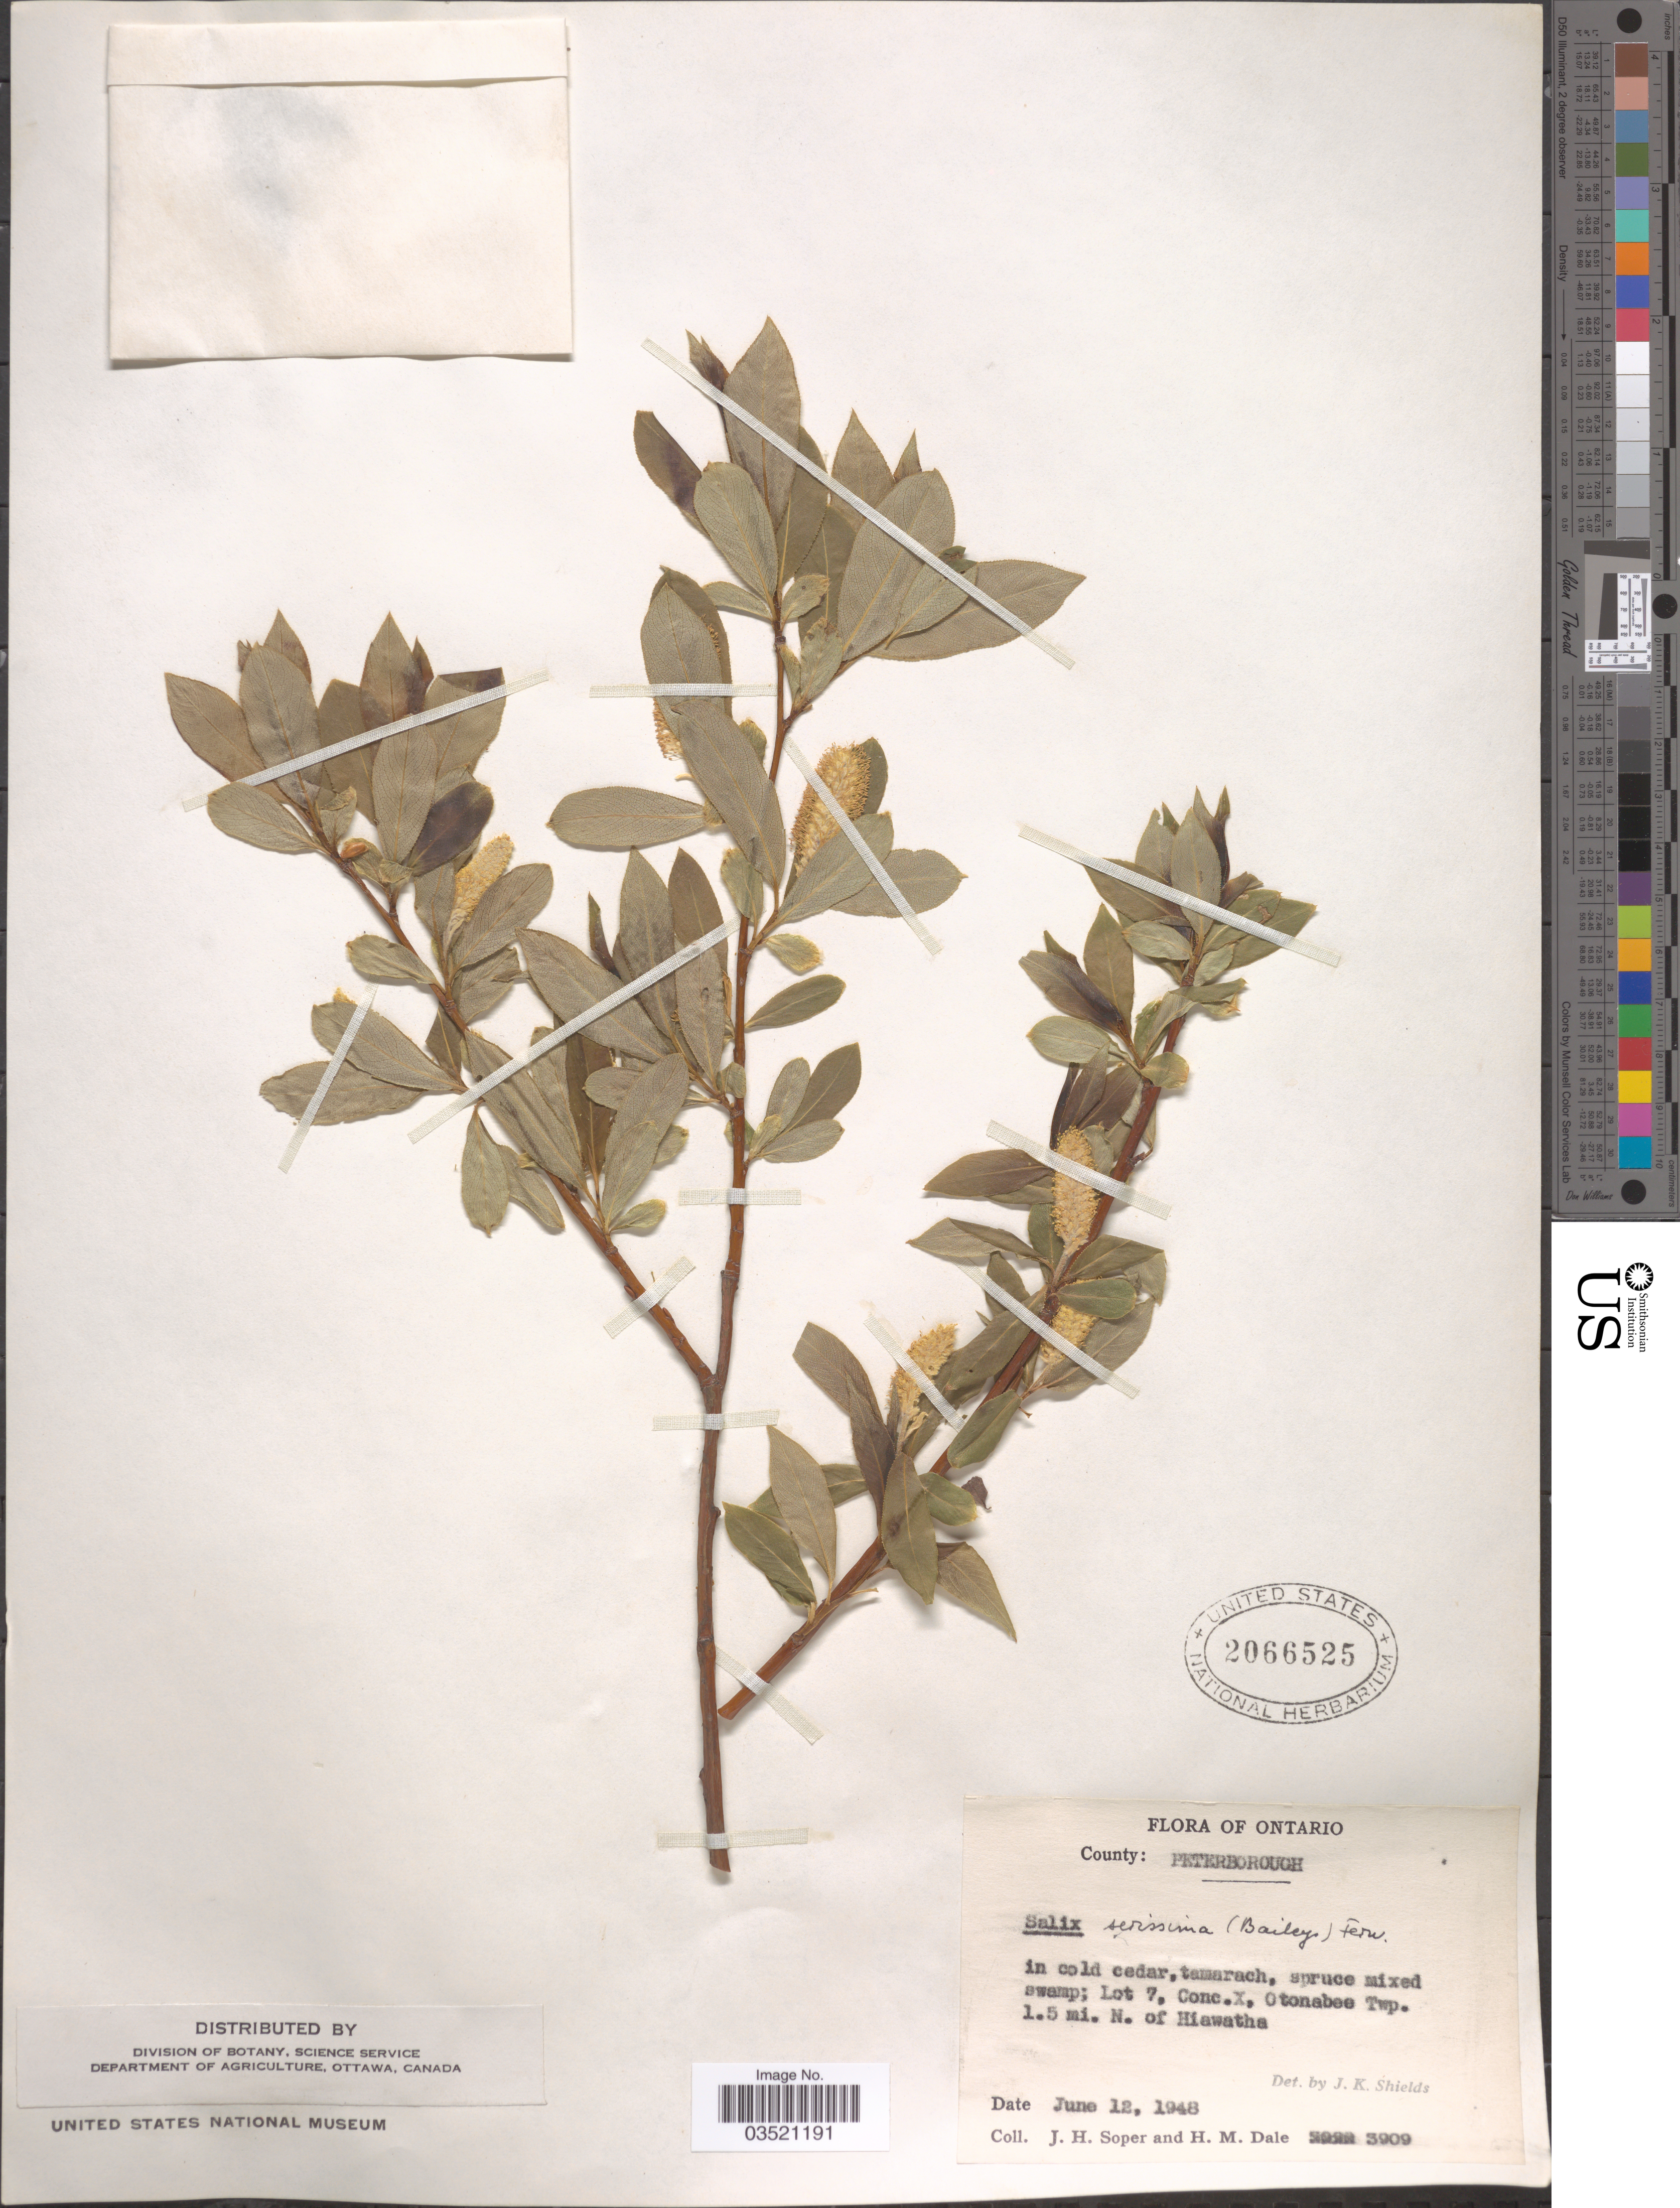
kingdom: Plantae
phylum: Tracheophyta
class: Magnoliopsida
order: Malpighiales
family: Salicaceae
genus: Salix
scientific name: Salix serissima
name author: (L.H. Bailey) Fernald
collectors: J. H. Soper & H. M. Dale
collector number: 3909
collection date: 1948-06-12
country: Canada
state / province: Ontario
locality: County: Peterborough, Lot 7, Conc. X, Otonabee Twp. 1.5 mi. N. of Hiawatha.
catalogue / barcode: US 2066525